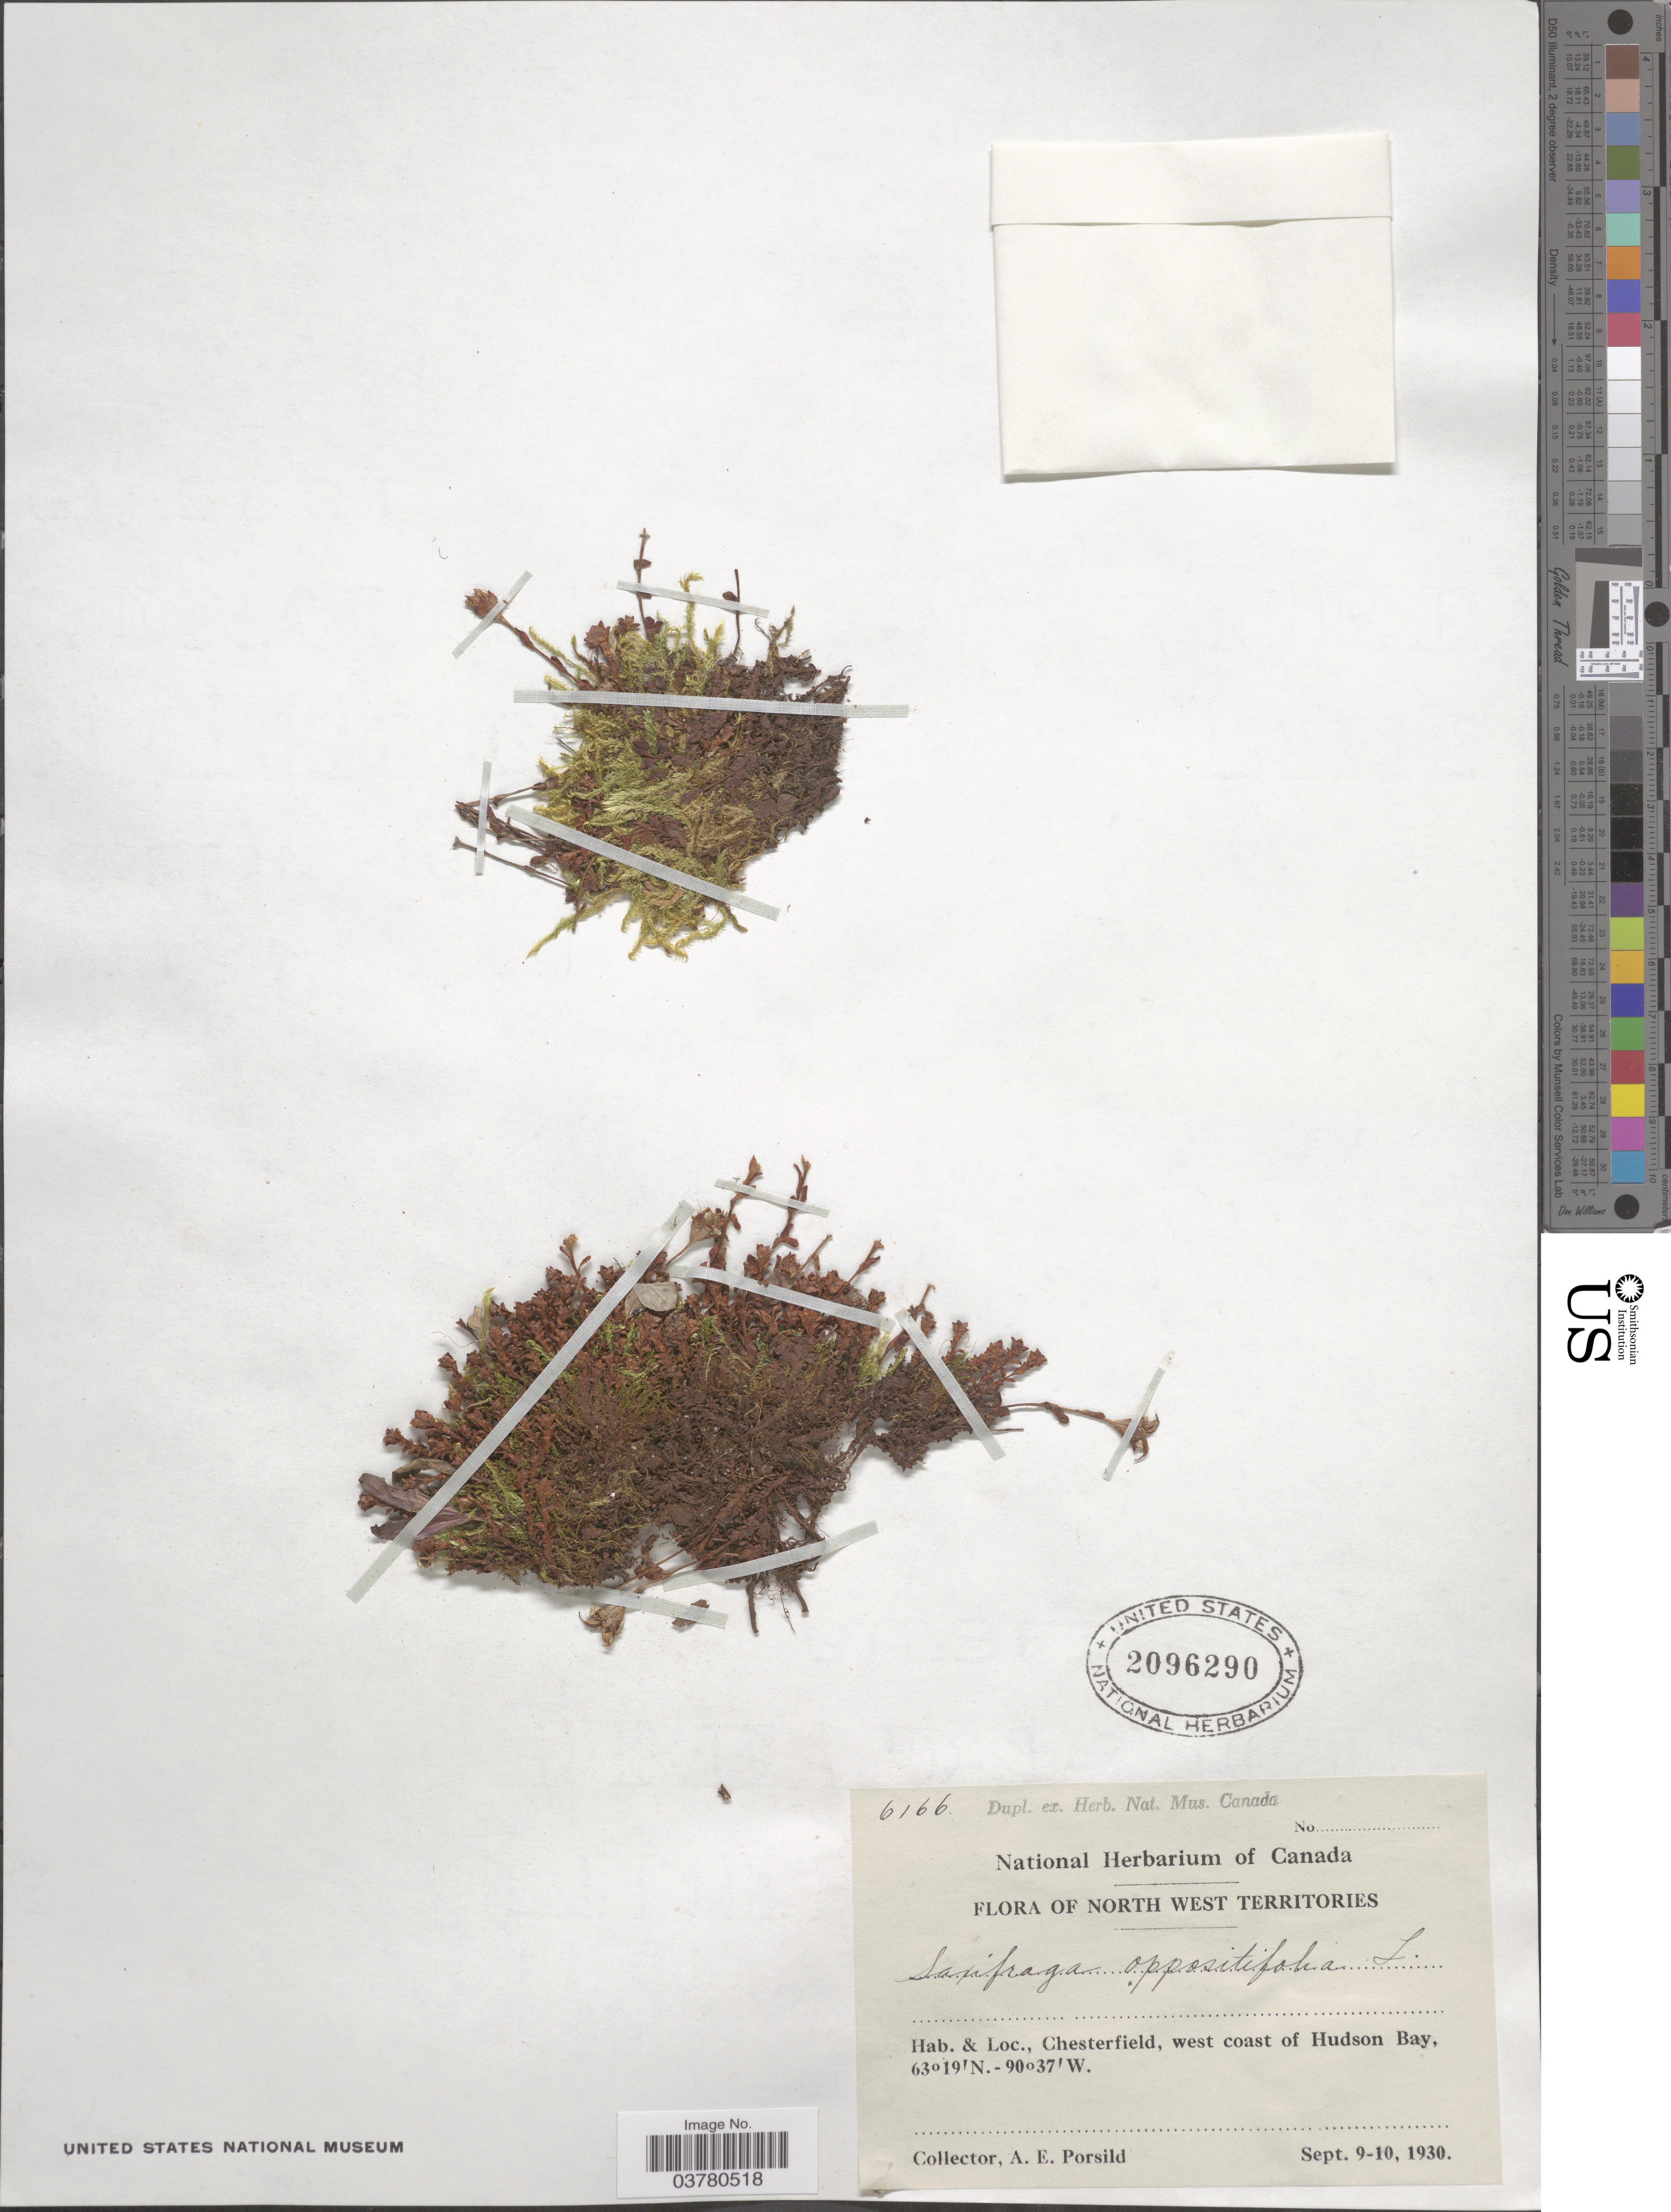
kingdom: Plantae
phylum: Tracheophyta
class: Magnoliopsida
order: Saxifragales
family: Saxifragaceae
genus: Saxifraga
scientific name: Saxifraga oppositifolia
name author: L.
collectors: A. E. Porsild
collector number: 6166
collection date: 1930-09-09/1930-09-10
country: Canada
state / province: Northwest Territories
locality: Chesterfield, west coast of Hudson Bay.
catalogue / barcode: US 2096290